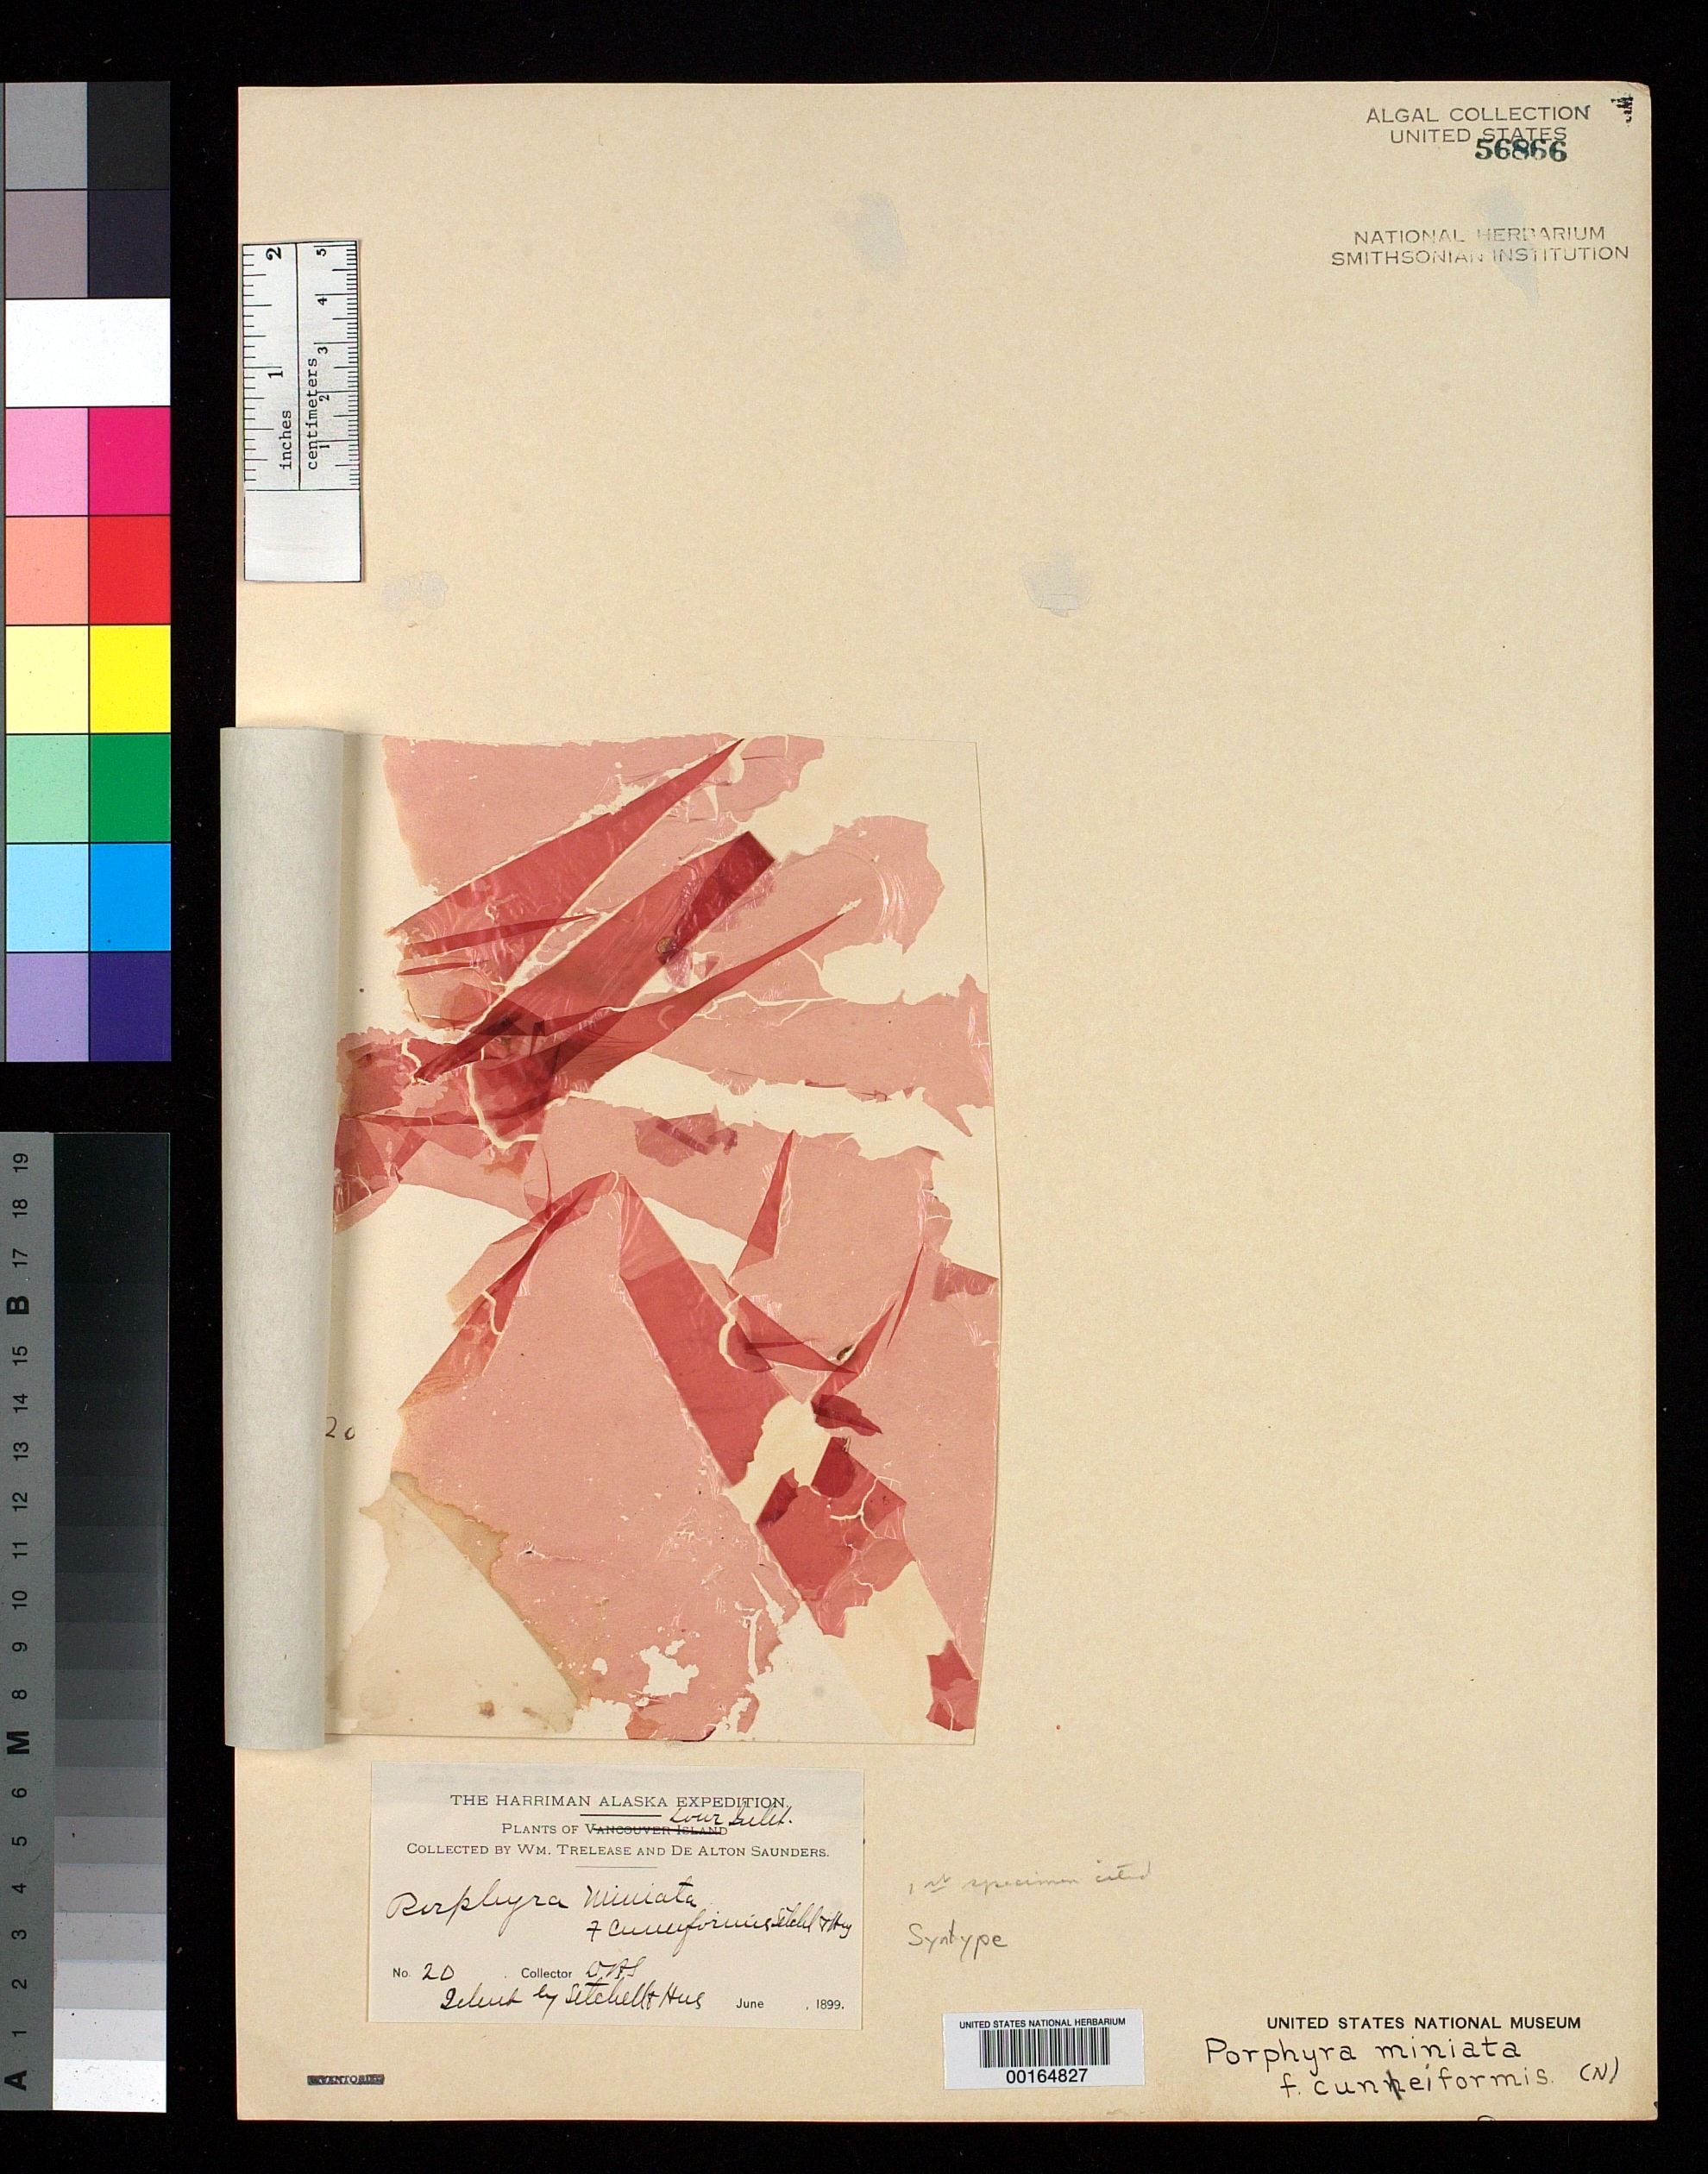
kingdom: Plantae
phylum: Rhodophyta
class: Bangiophyceae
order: Bangiales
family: Bangiaceae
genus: Porphyra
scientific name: Porphyra miniata f. cuneiformis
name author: Setch. & Hus in Hus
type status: Syntype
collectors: D. Saunders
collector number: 20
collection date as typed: Jun 1899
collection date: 1899-06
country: United States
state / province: Alaska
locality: Lowe Inlet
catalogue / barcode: US 56866